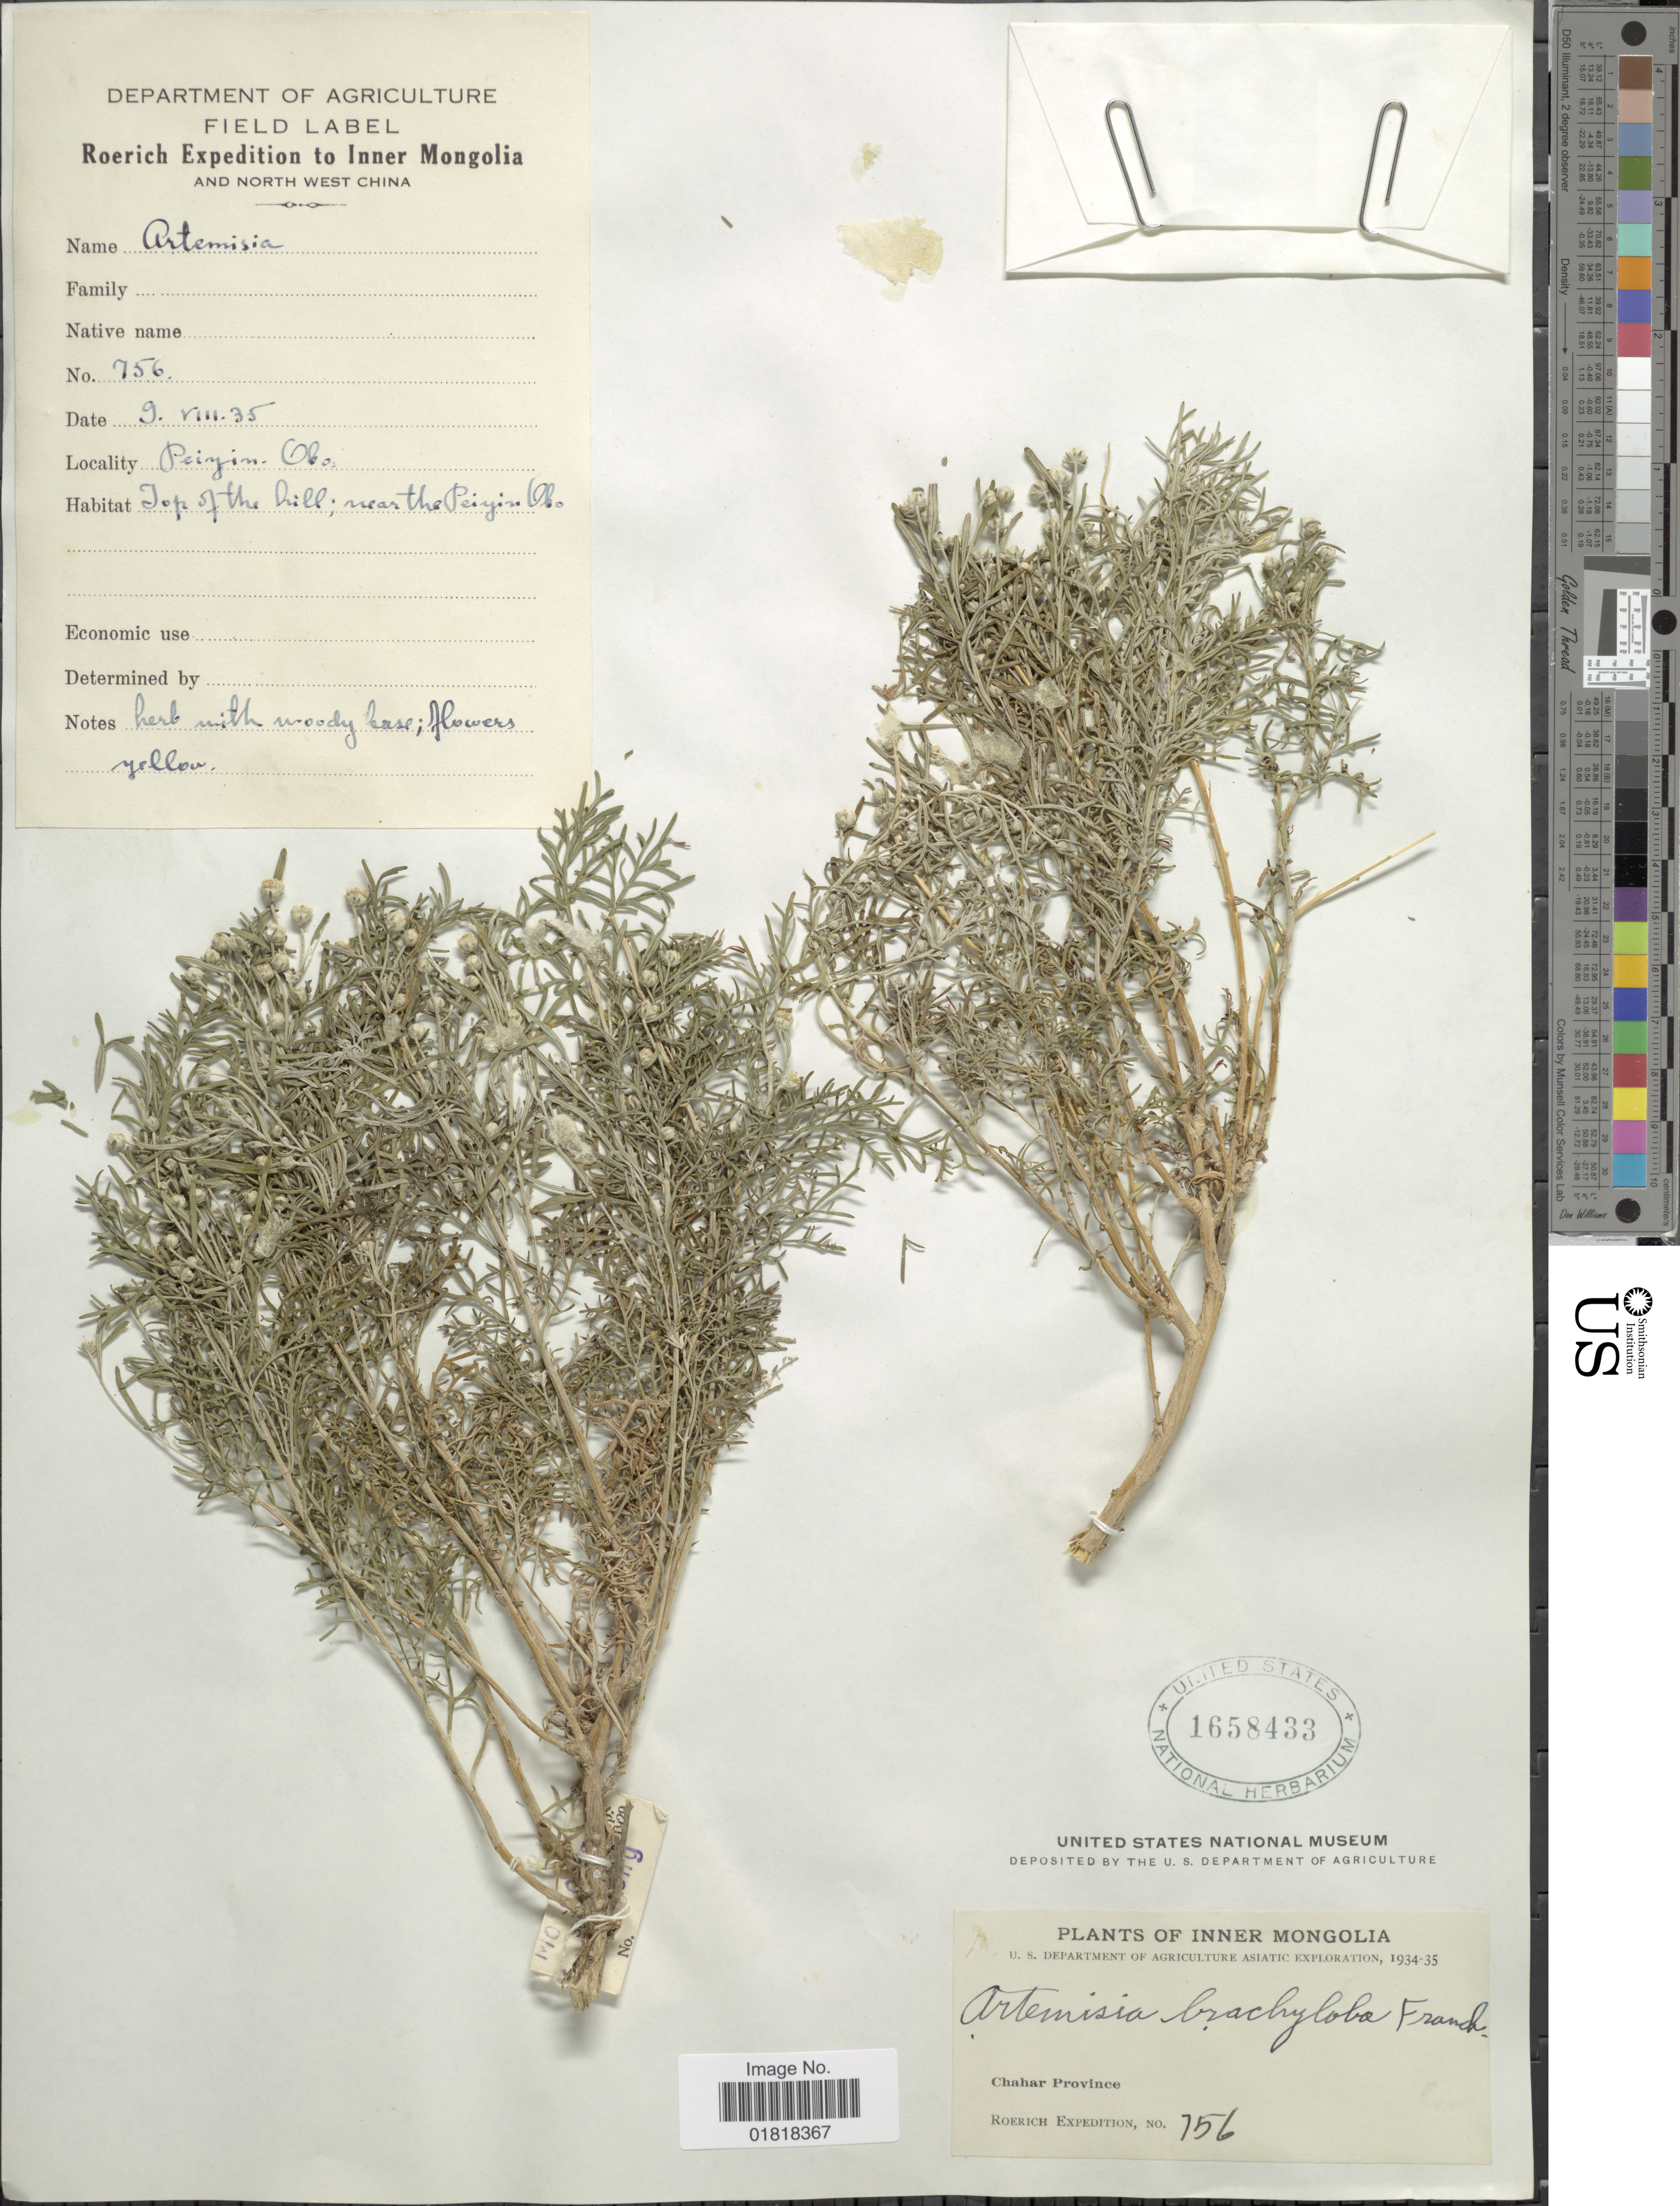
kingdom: Plantae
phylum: Tracheophyta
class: Magnoliopsida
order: Asterales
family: Asteraceae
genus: Artemisia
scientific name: Artemisia brachyloba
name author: Franch.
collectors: Roerich Expedition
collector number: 756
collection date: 1934/1935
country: China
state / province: Nei Monggol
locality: Chahar Province, Peiyin Obo, top of the hilll; near the Peiyin Obo, Inner Mongolia and North West China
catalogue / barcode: US 1658433